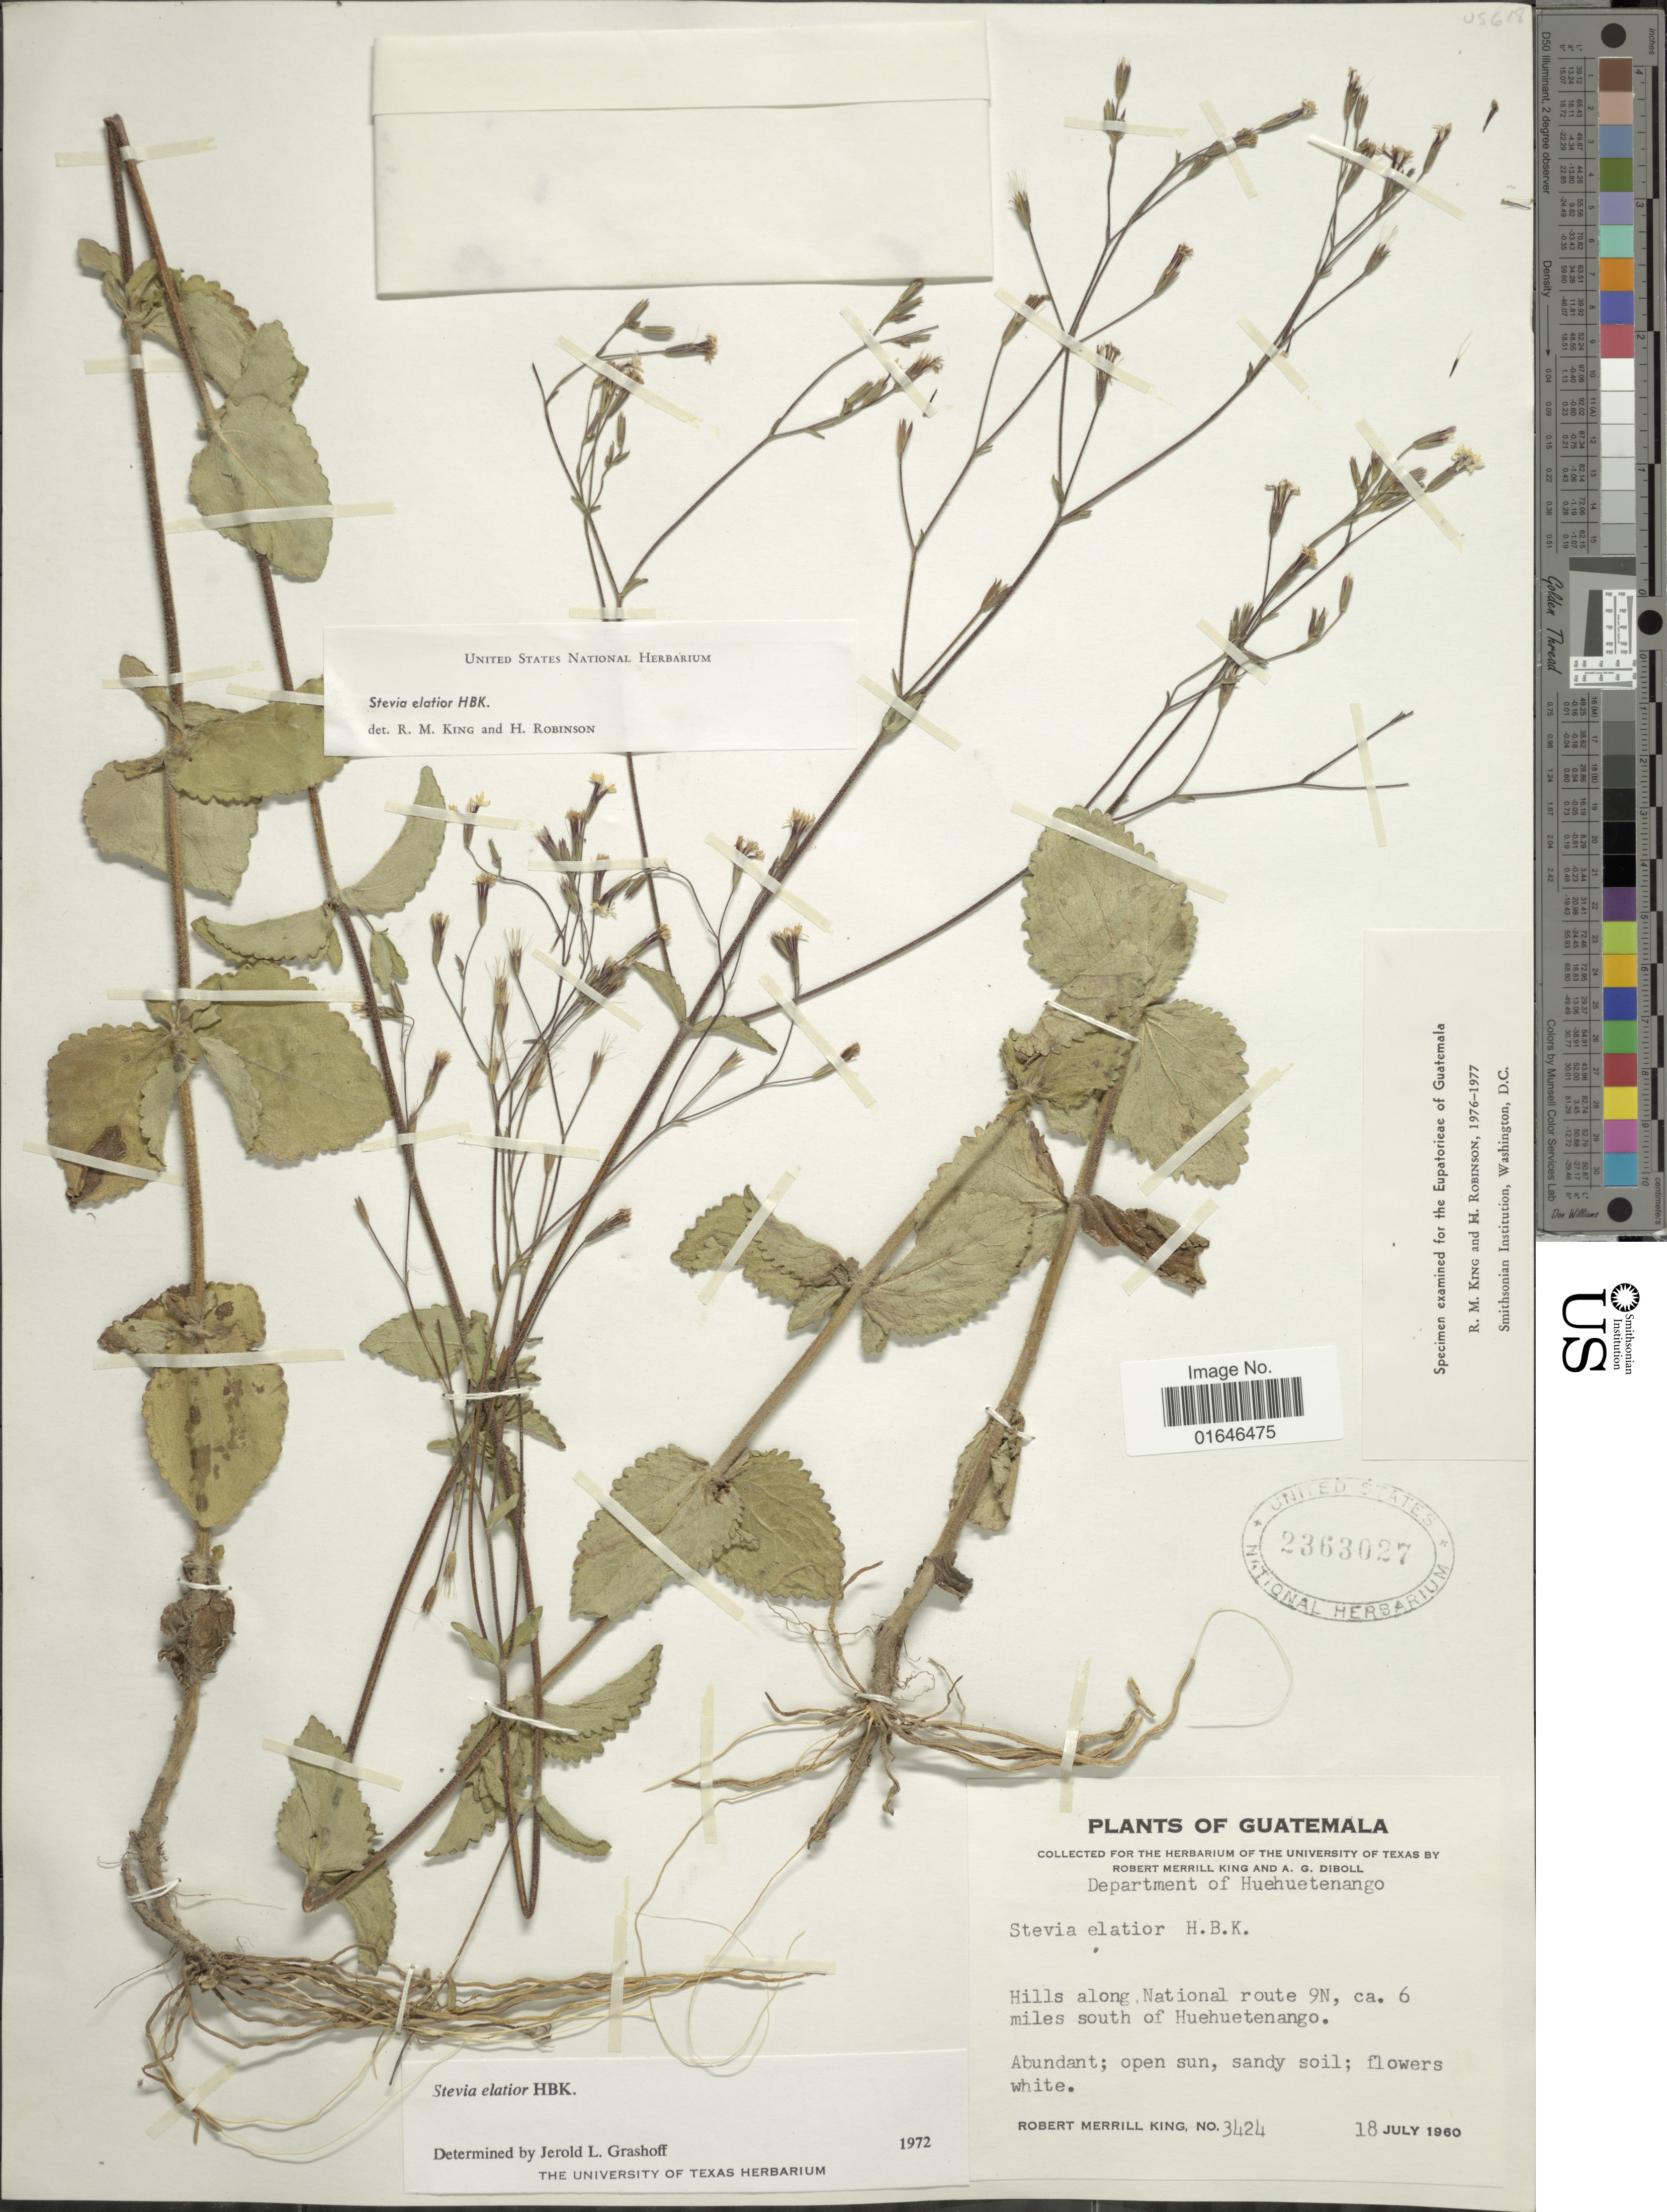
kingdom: Plantae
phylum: Tracheophyta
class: Magnoliopsida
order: Asterales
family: Asteraceae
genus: Stevia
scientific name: Stevia elatior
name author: Kunth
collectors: R. M. King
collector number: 3424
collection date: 1960-07-18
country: Guatemala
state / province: Huehuetenango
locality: Hills along National route 9N, ca. 6 miles south of Huehuetenango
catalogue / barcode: US 2363027